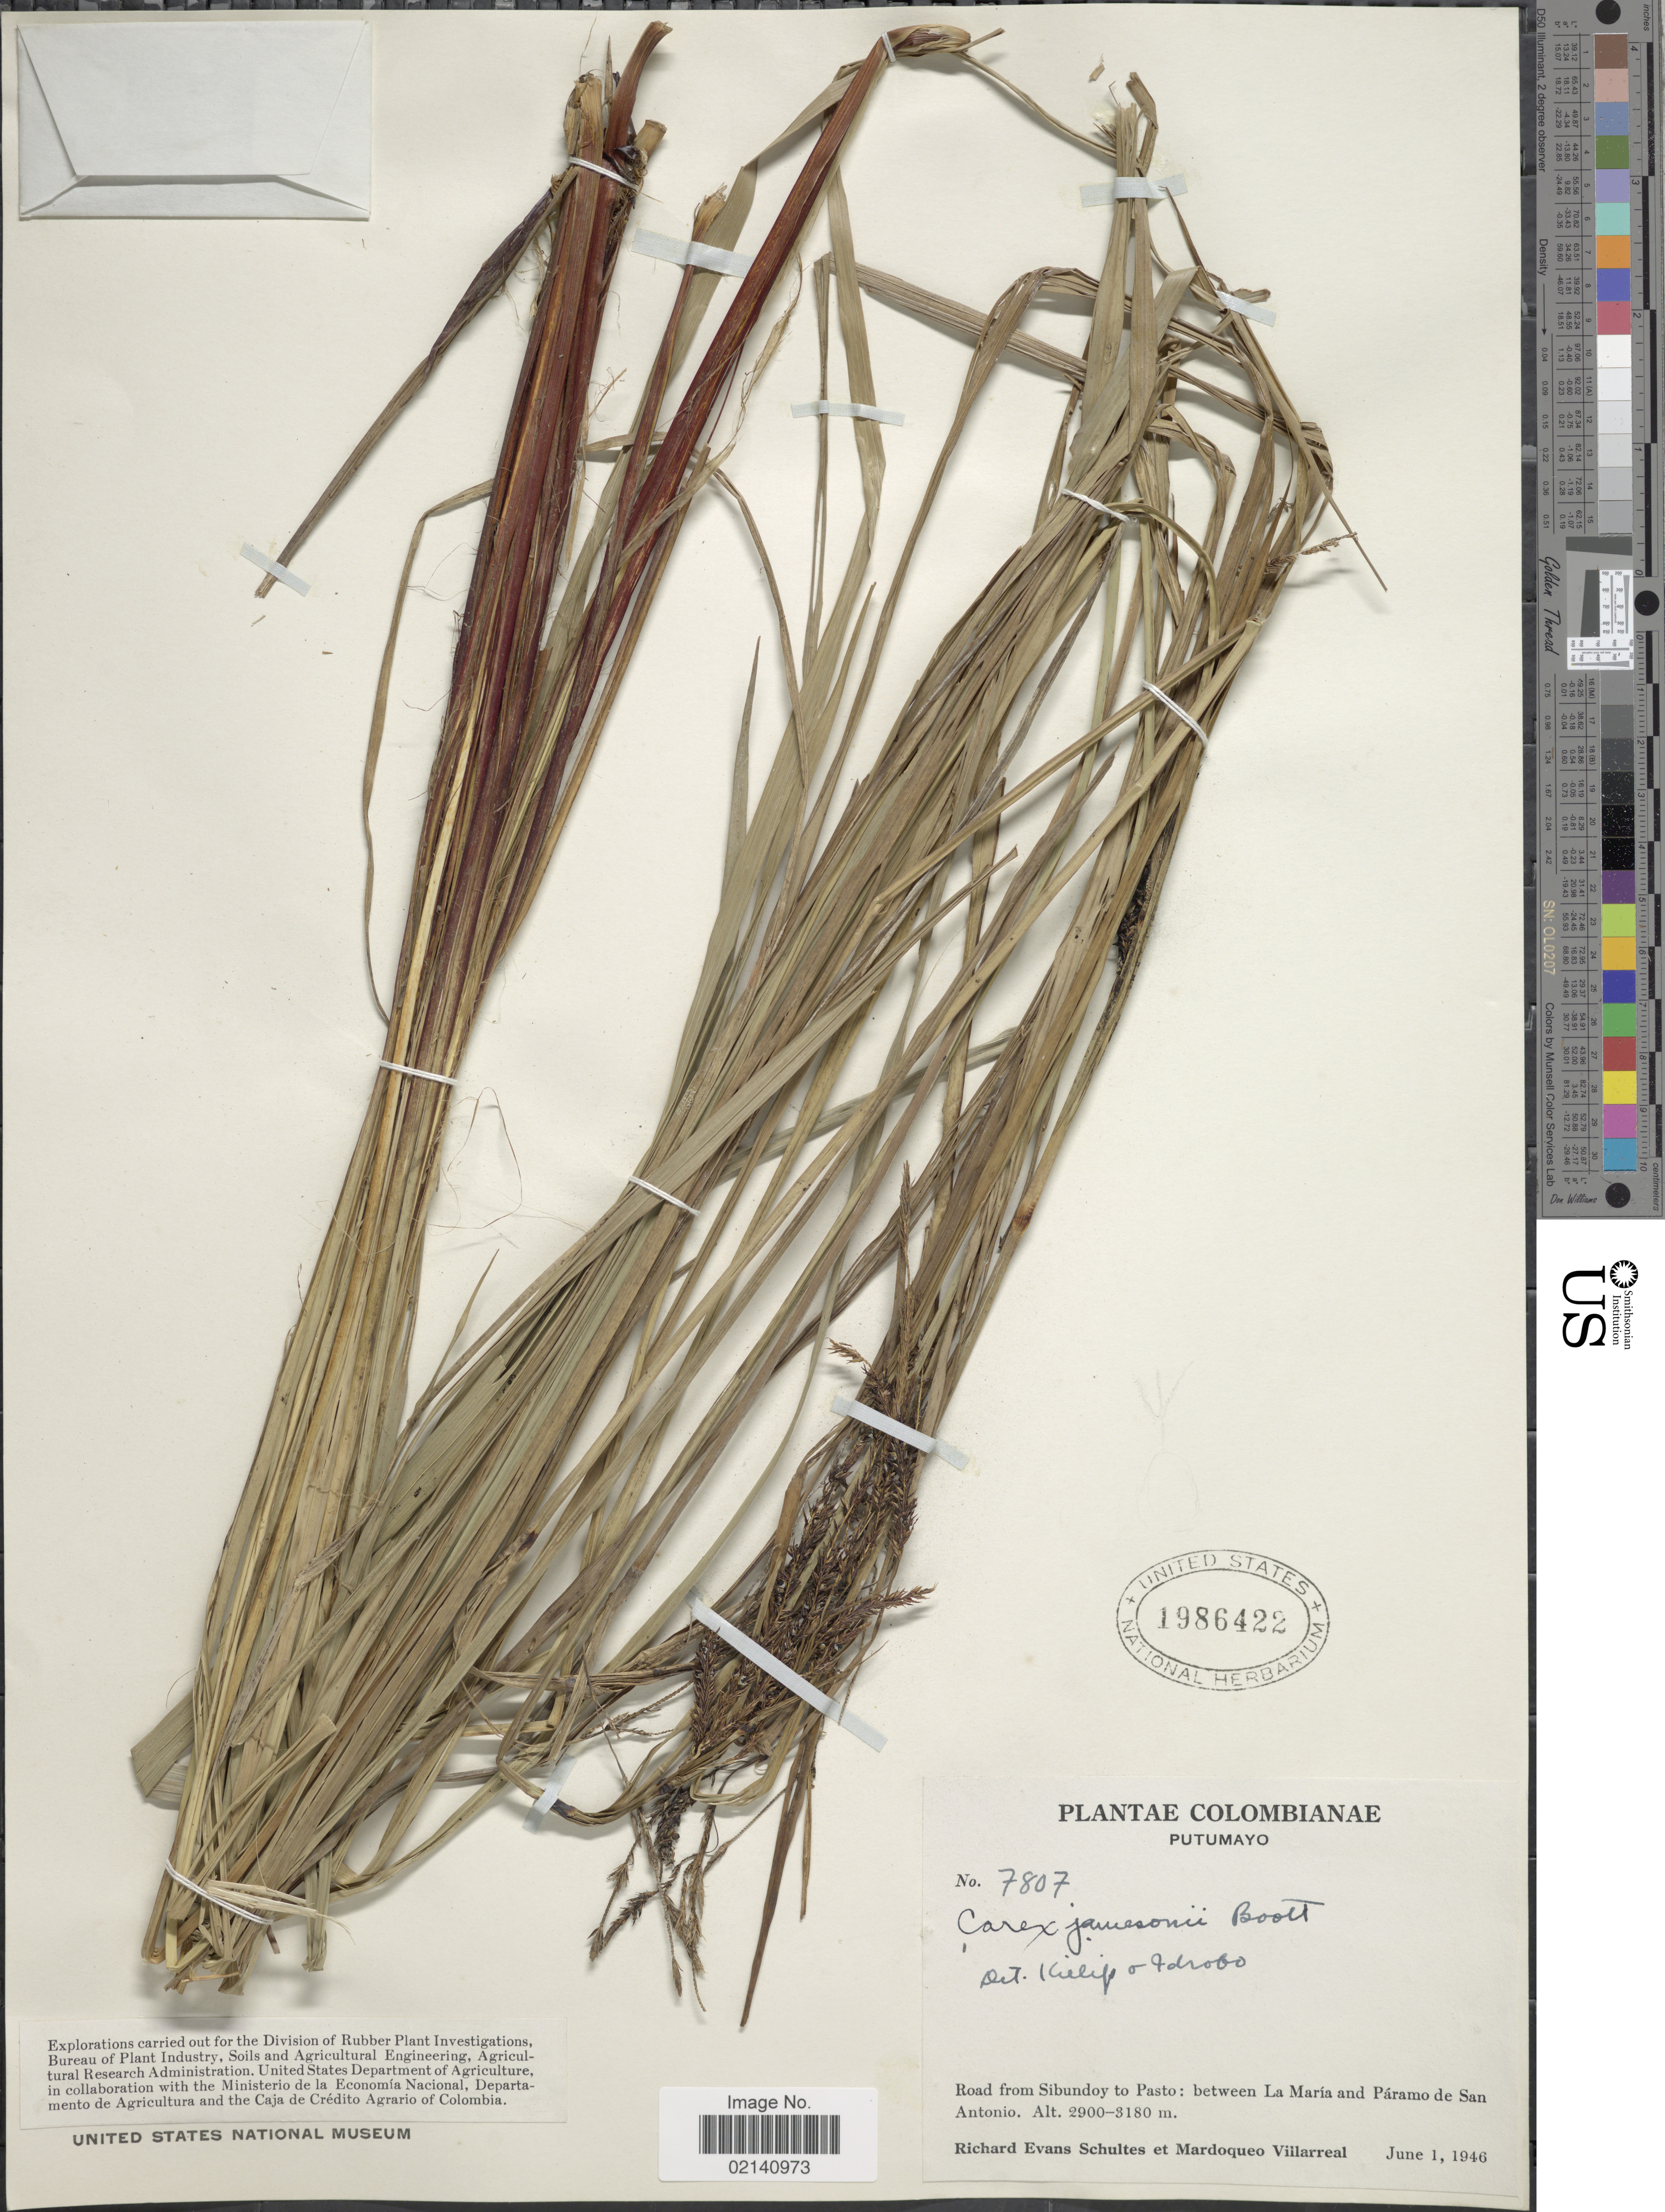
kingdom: Plantae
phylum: Tracheophyta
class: Liliopsida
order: Poales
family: Cyperaceae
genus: Carex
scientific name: Carex jamesonii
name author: Boott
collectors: R. E. Schultes & M. Villarreal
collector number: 7807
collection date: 1946-06-01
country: Colombia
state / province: Putumayo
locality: Putumayo, Road from Sibundoy to Pasto: between La Maria and Paramo de San Antonio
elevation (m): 2900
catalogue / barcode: US 1986422